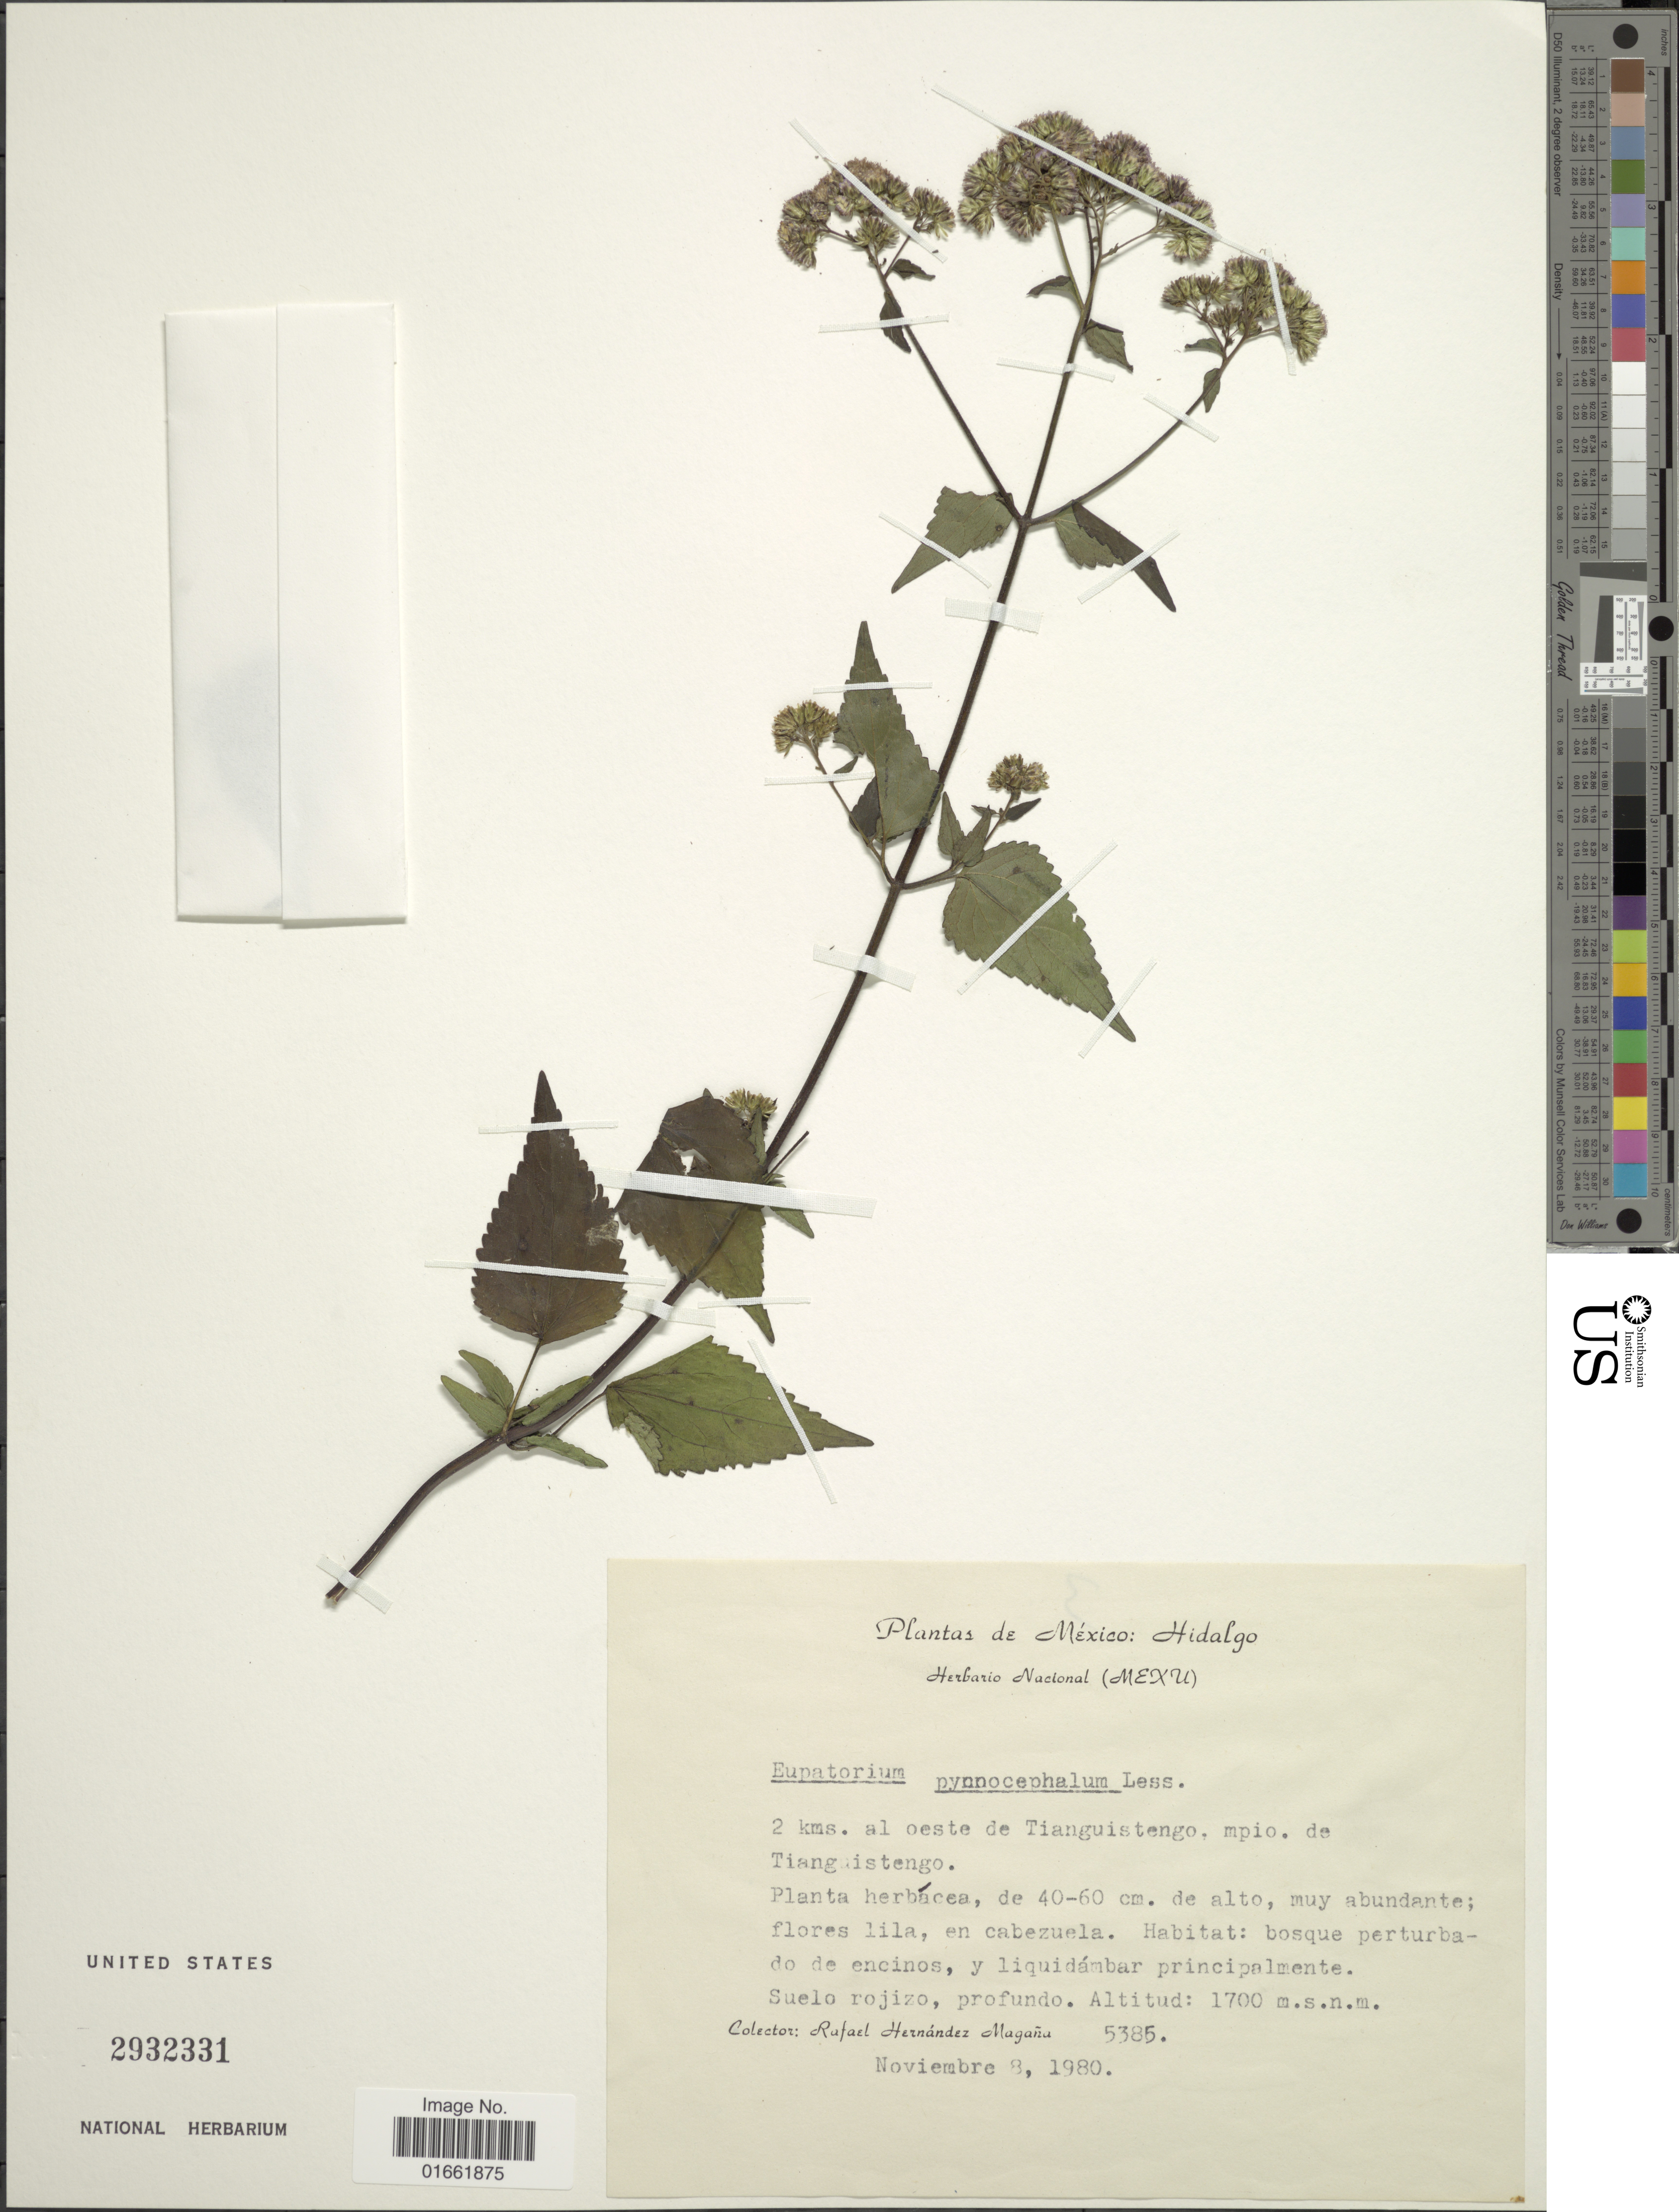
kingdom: Plantae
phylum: Tracheophyta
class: Magnoliopsida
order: Asterales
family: Asteraceae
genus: Fleischmannia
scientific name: Fleischmannia pycnocephala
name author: (Less.) R.M. King & H. Rob.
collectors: R. Hernández-M.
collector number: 5385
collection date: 1980-11-08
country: Mexico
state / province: Hidalgo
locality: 2 kms. al oeste de Tianguistengo, mpio. de Tianguistengo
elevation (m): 1700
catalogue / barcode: US 2932331